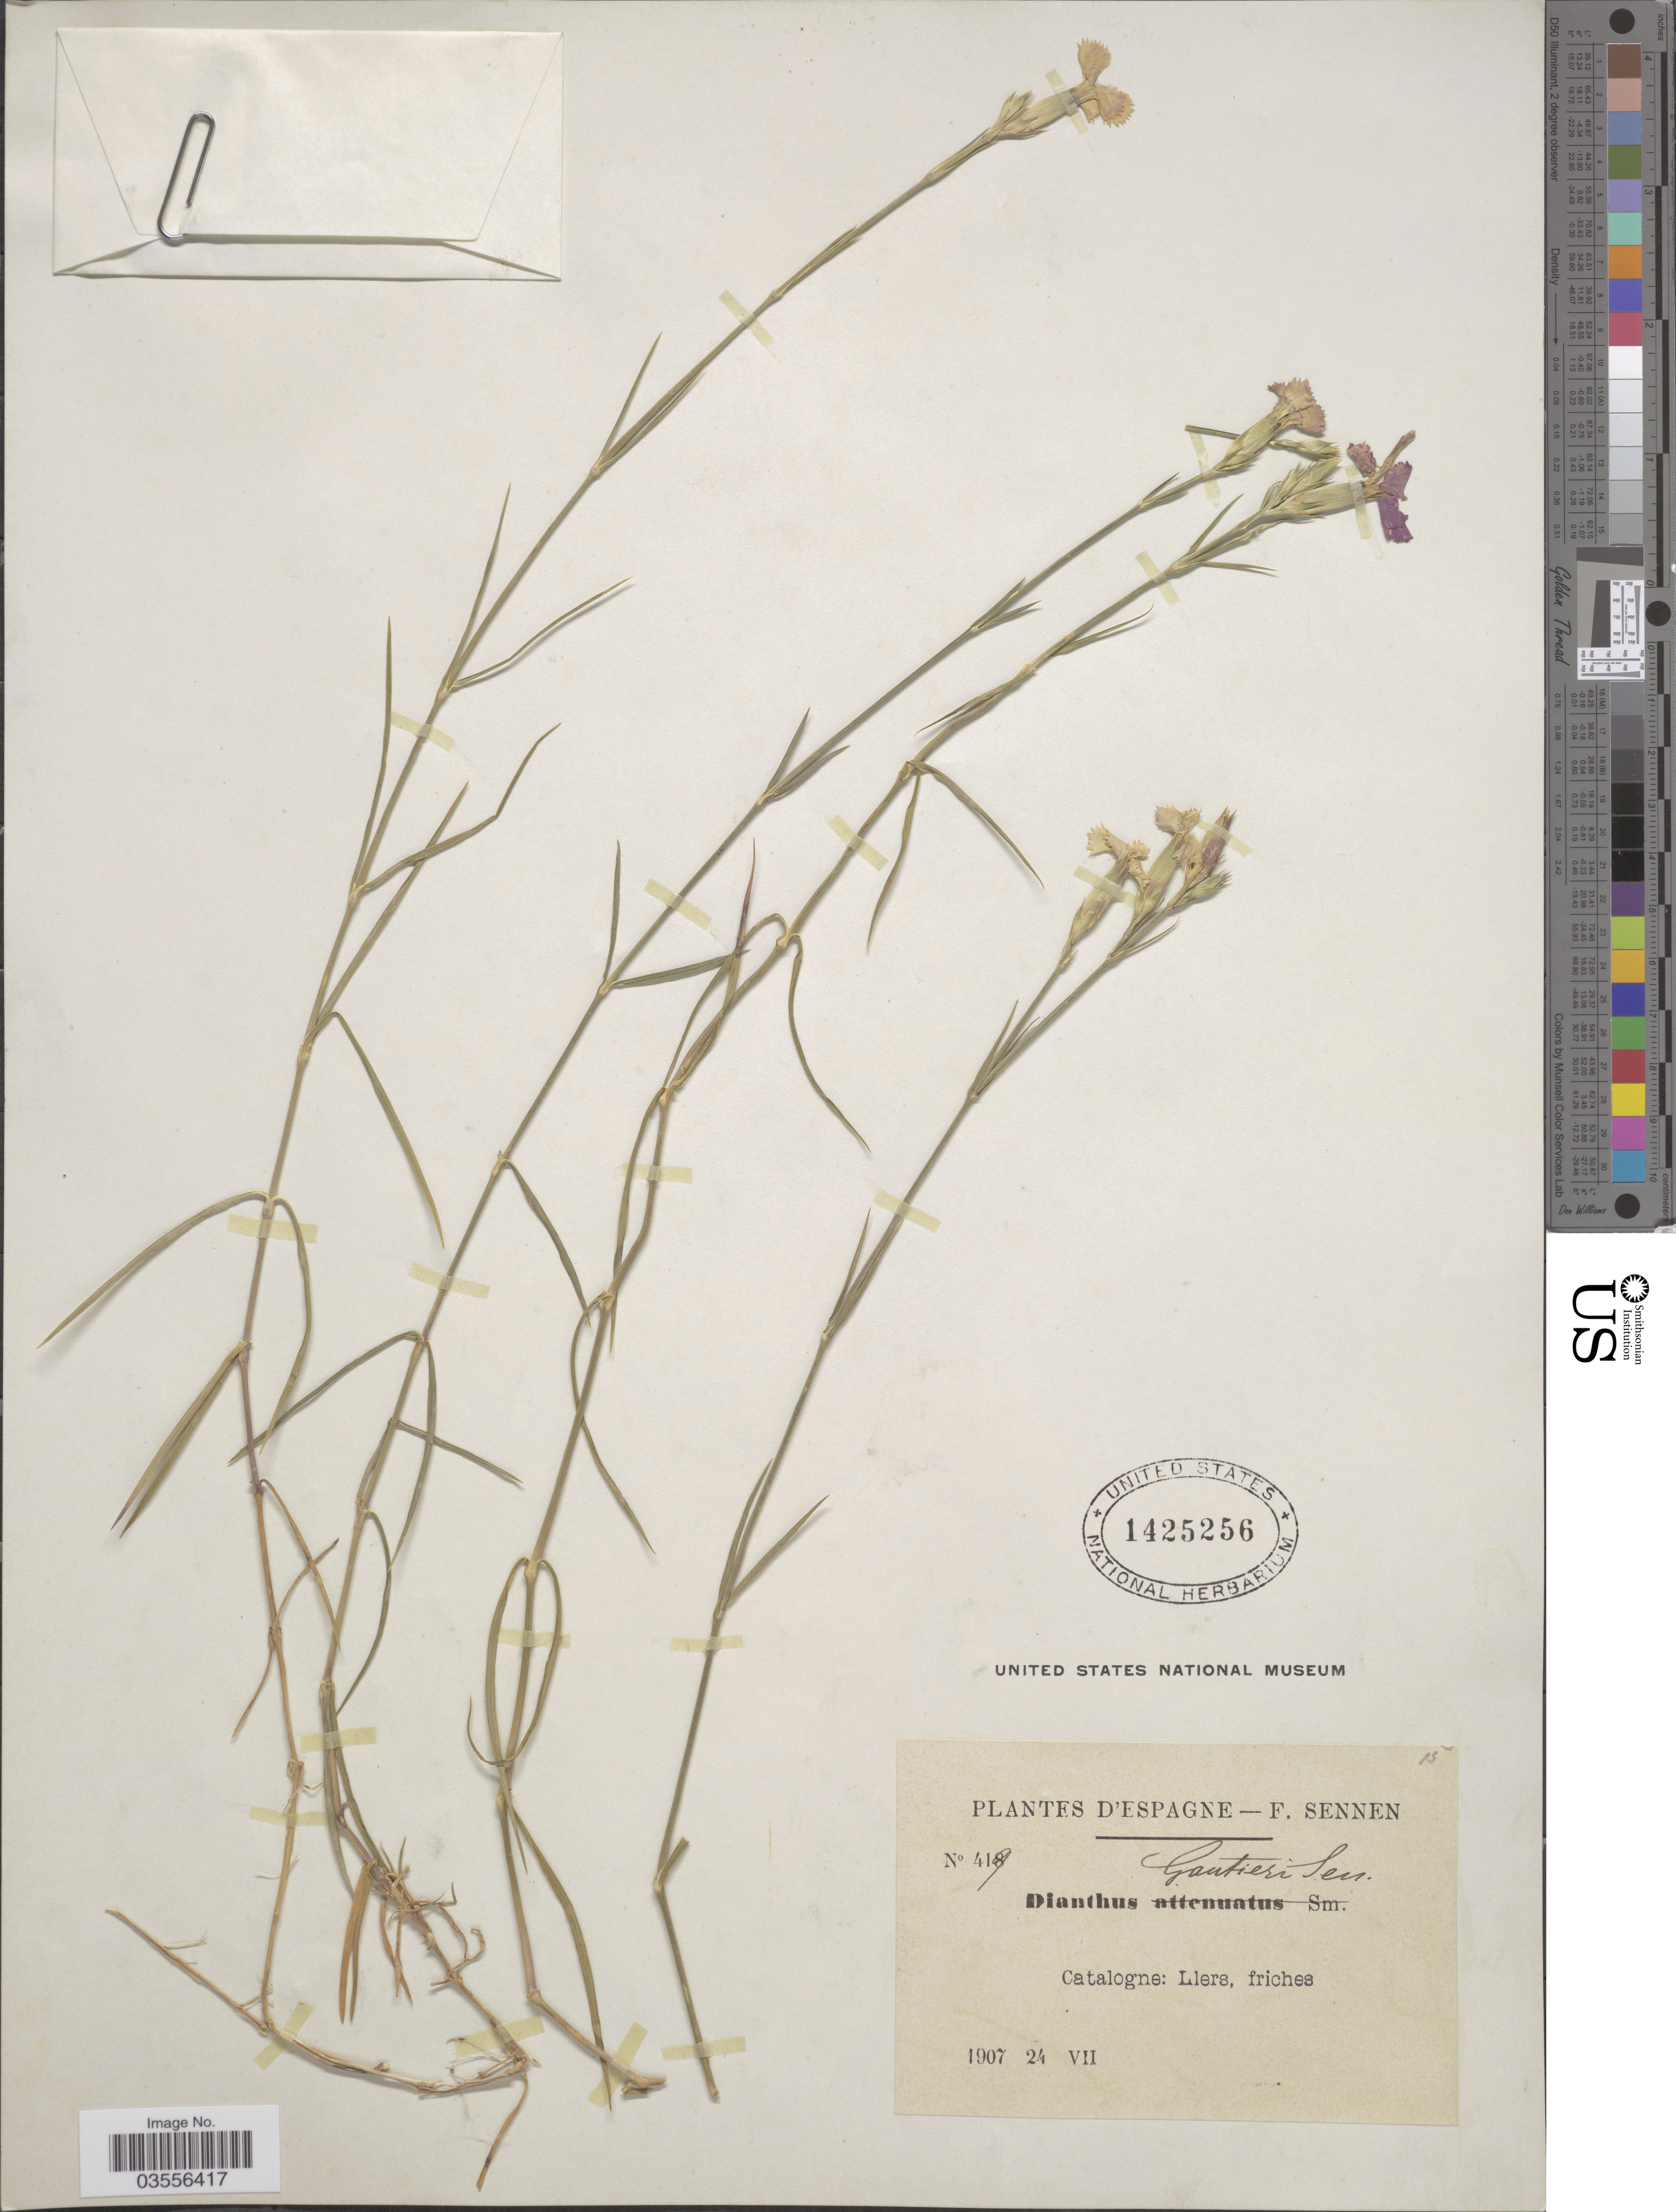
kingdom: Plantae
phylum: Tracheophyta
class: Magnoliopsida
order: Caryophyllales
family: Caryophyllaceae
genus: Dianthus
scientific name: Dianthus gautieri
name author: Sennen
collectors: E. Sennen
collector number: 419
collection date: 1907-07-24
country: Spain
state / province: Catalunya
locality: Espagne. Catalogne: Llers, friches.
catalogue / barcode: US 1425256